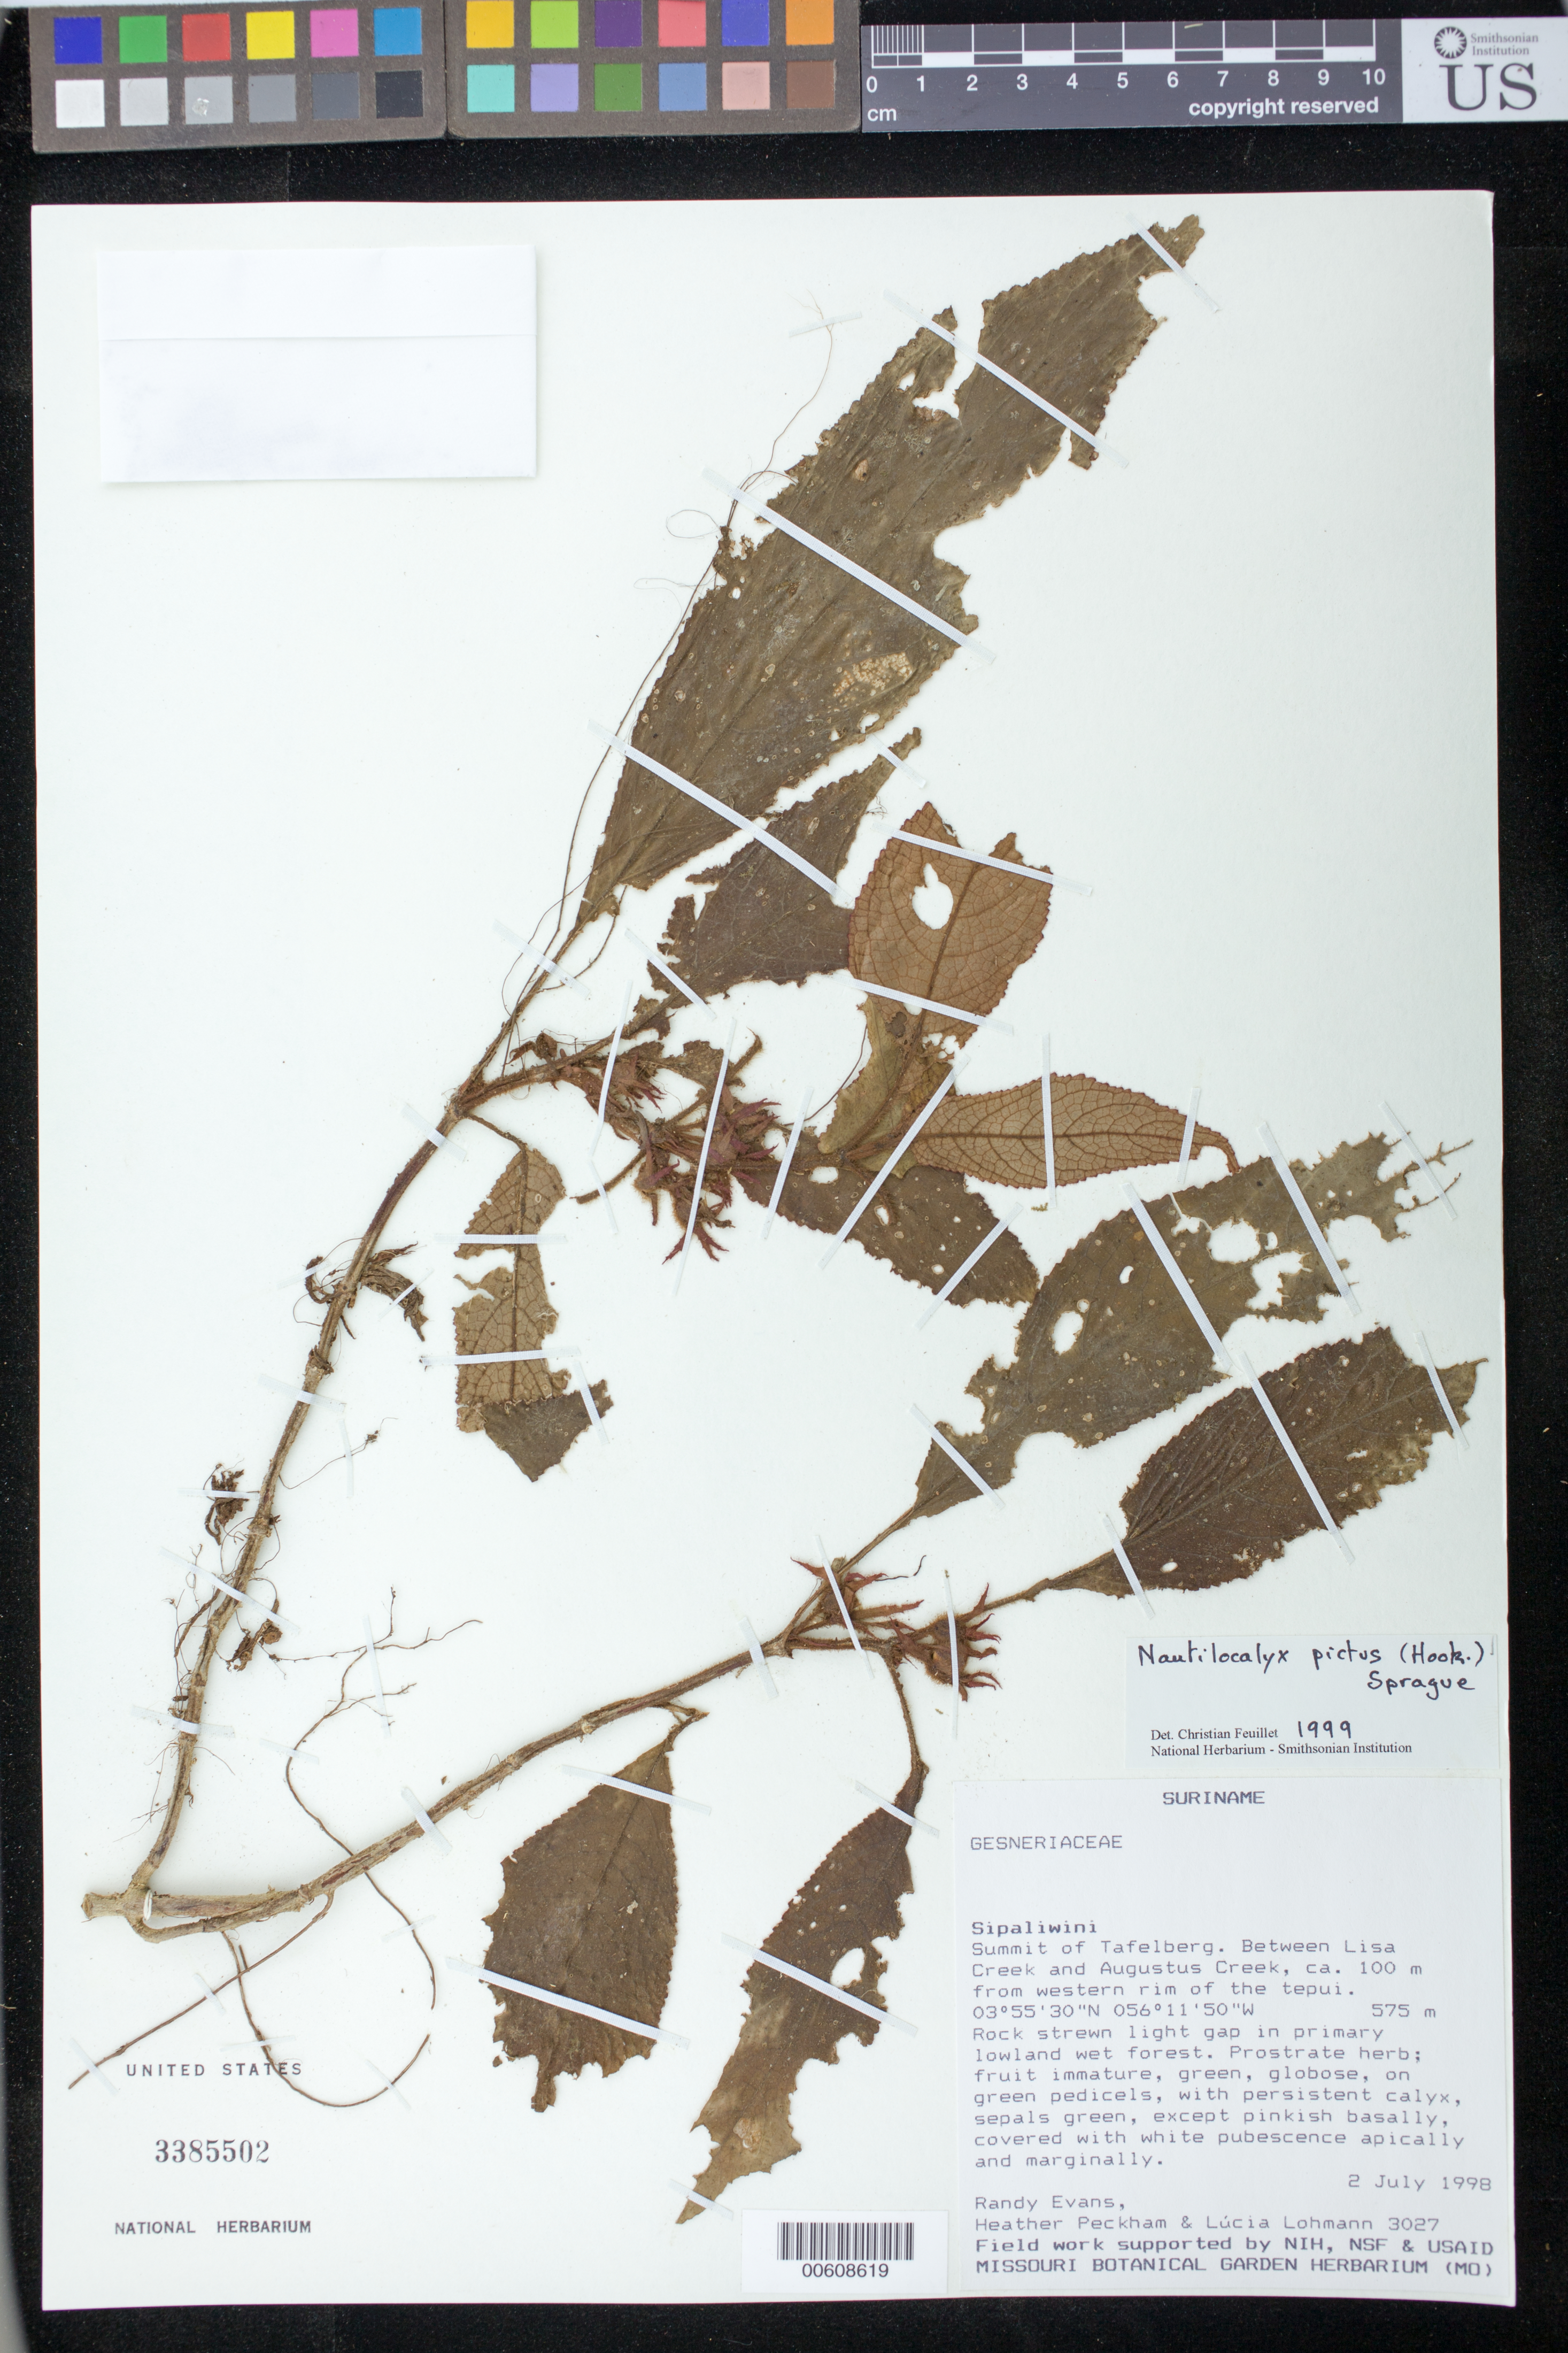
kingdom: Plantae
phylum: Tracheophyta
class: Magnoliopsida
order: Lamiales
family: Gesneriaceae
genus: Nautilocalyx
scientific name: Nautilocalyx pictus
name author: (Hook.) Sprague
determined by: Feuillet, C.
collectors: R. Evans, H. Peckham & L. Lohmann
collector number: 3027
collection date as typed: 02 Jul 1998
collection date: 1998-07-02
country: Suriname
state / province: Sipaliwini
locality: Summit of Tafelberg; between Lisa Creek and Augustus Creek, ca. 100 m from western rim of the tepui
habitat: Rock strewn light gap in primary lowland wet forest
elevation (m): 575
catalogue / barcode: US 3385502